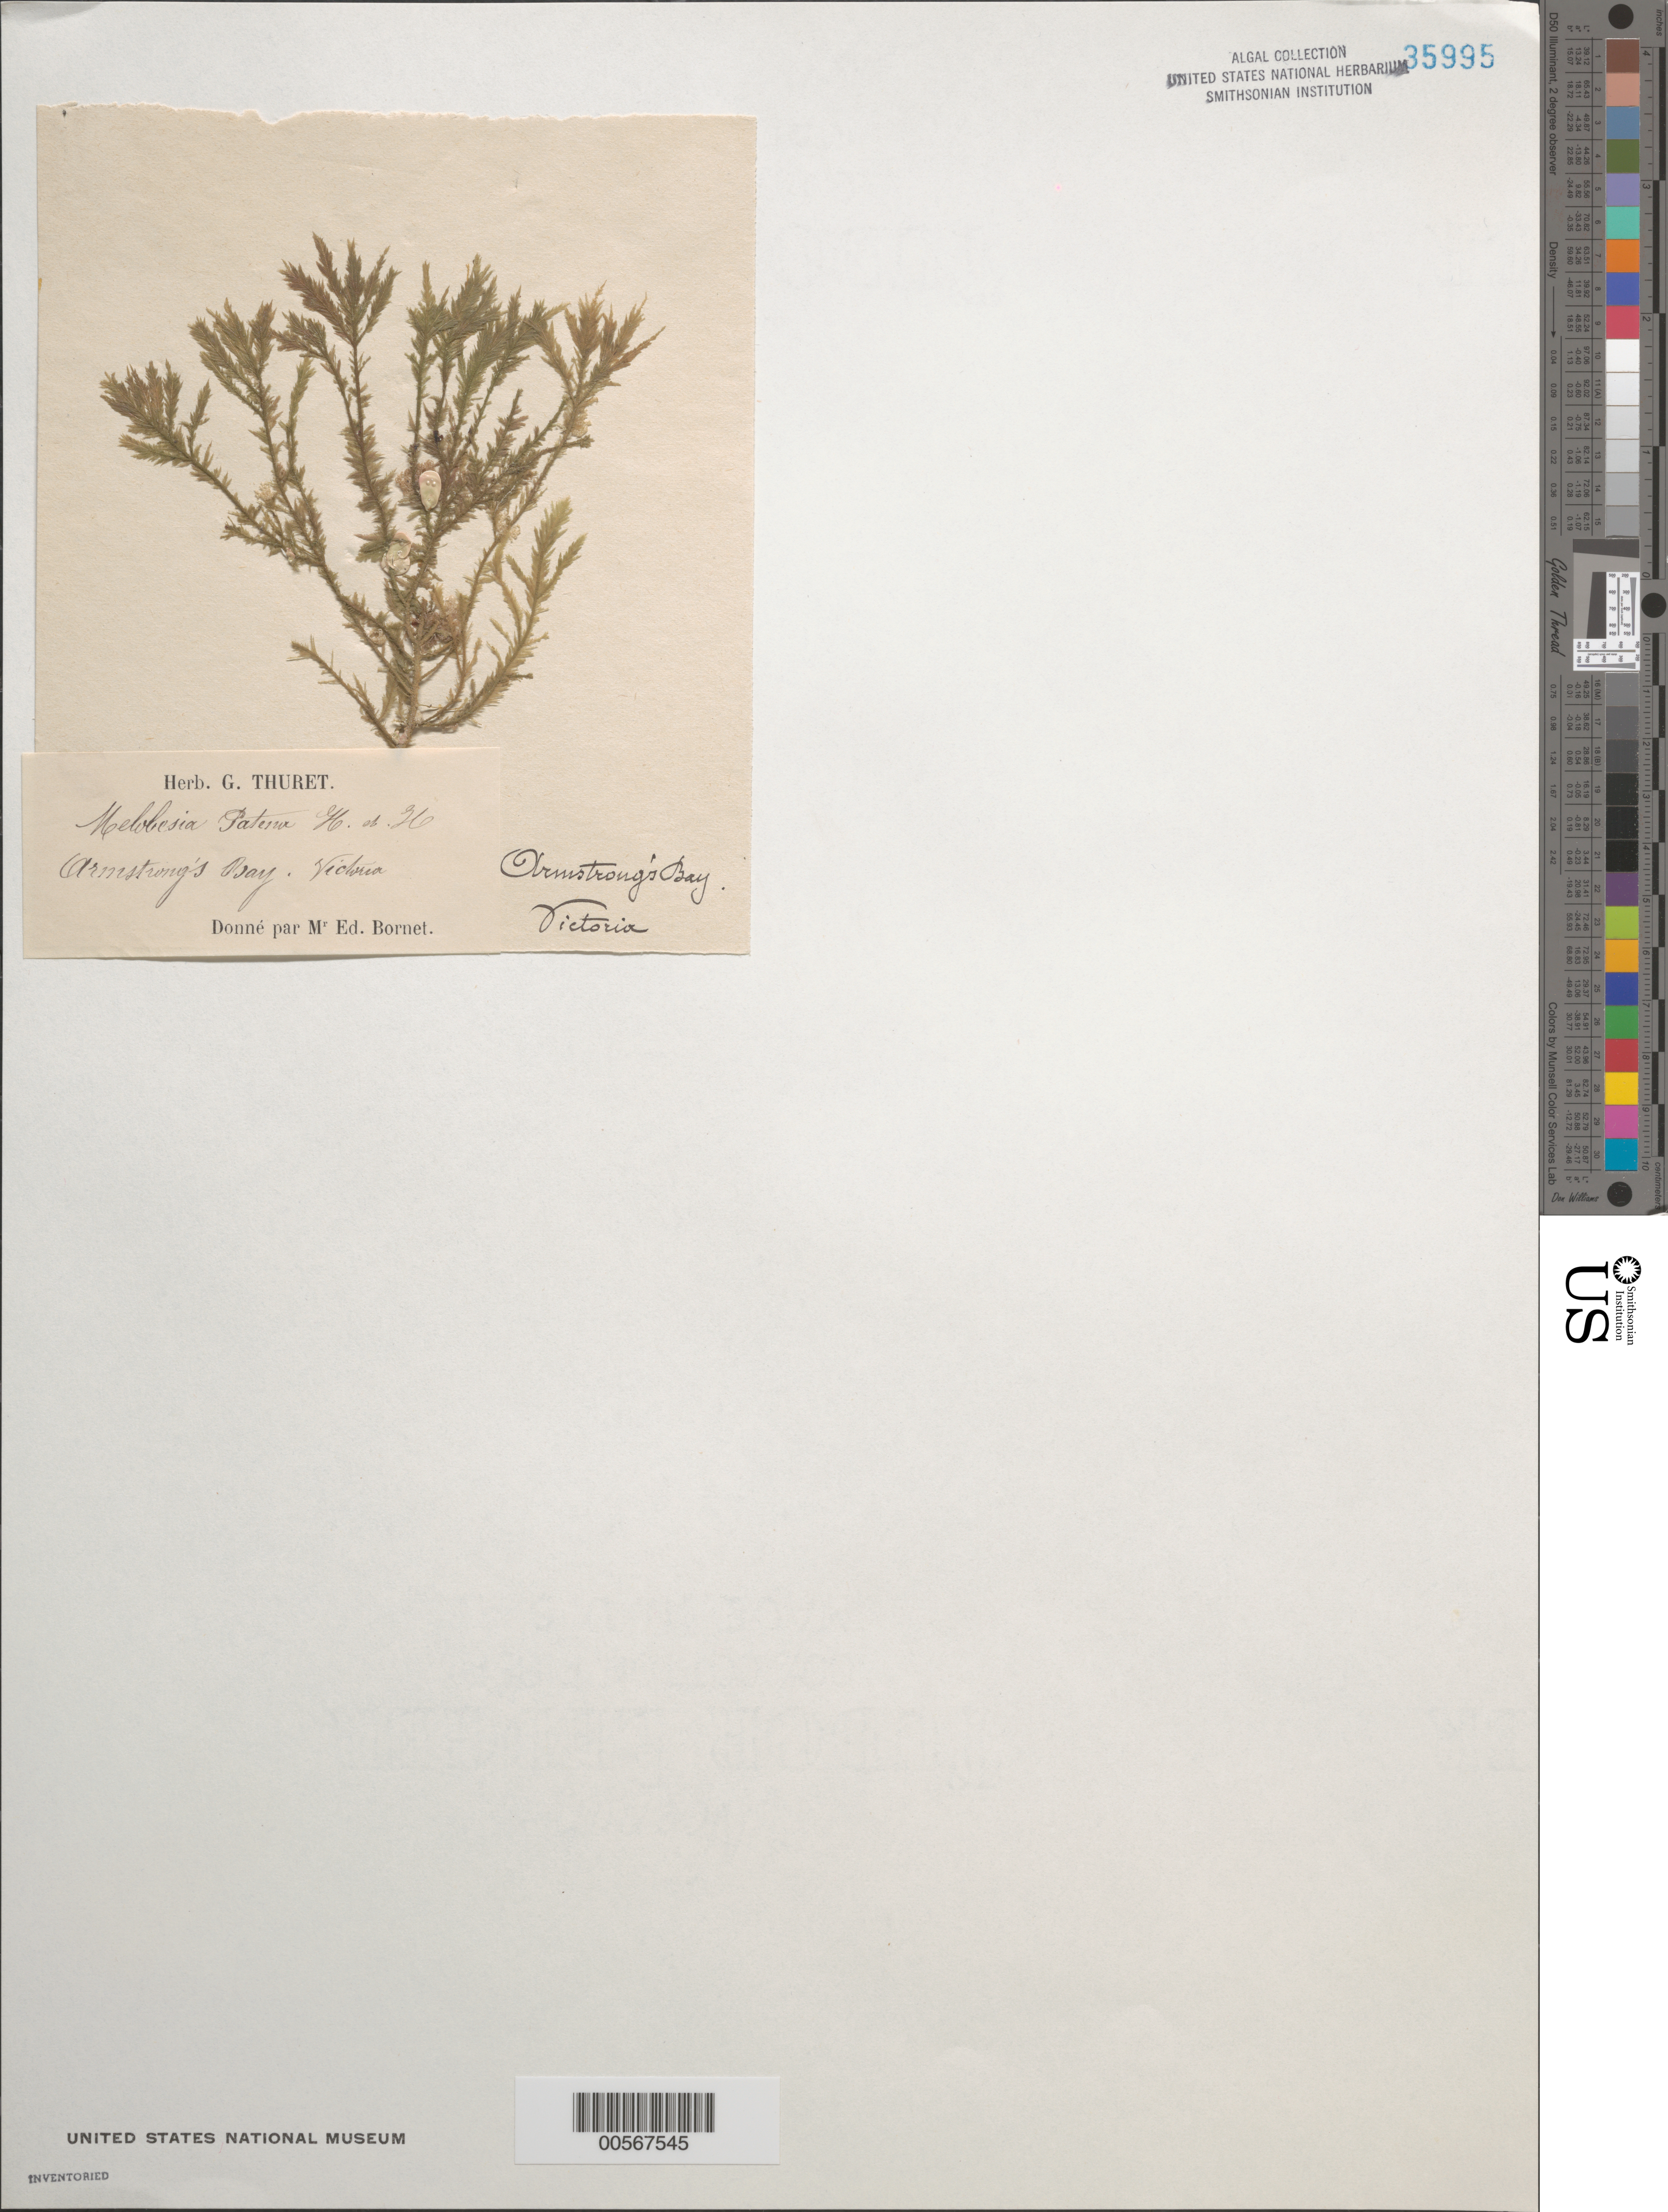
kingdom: Plantae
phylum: Rhodophyta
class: Florideophyceae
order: Corallinales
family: Hapalidiaceae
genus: Synarthrophyton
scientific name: Synarthrophyton patena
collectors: Thuret, G. (herbarium)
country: Australia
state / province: Victoria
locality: Armstrong's bay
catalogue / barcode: US 35995